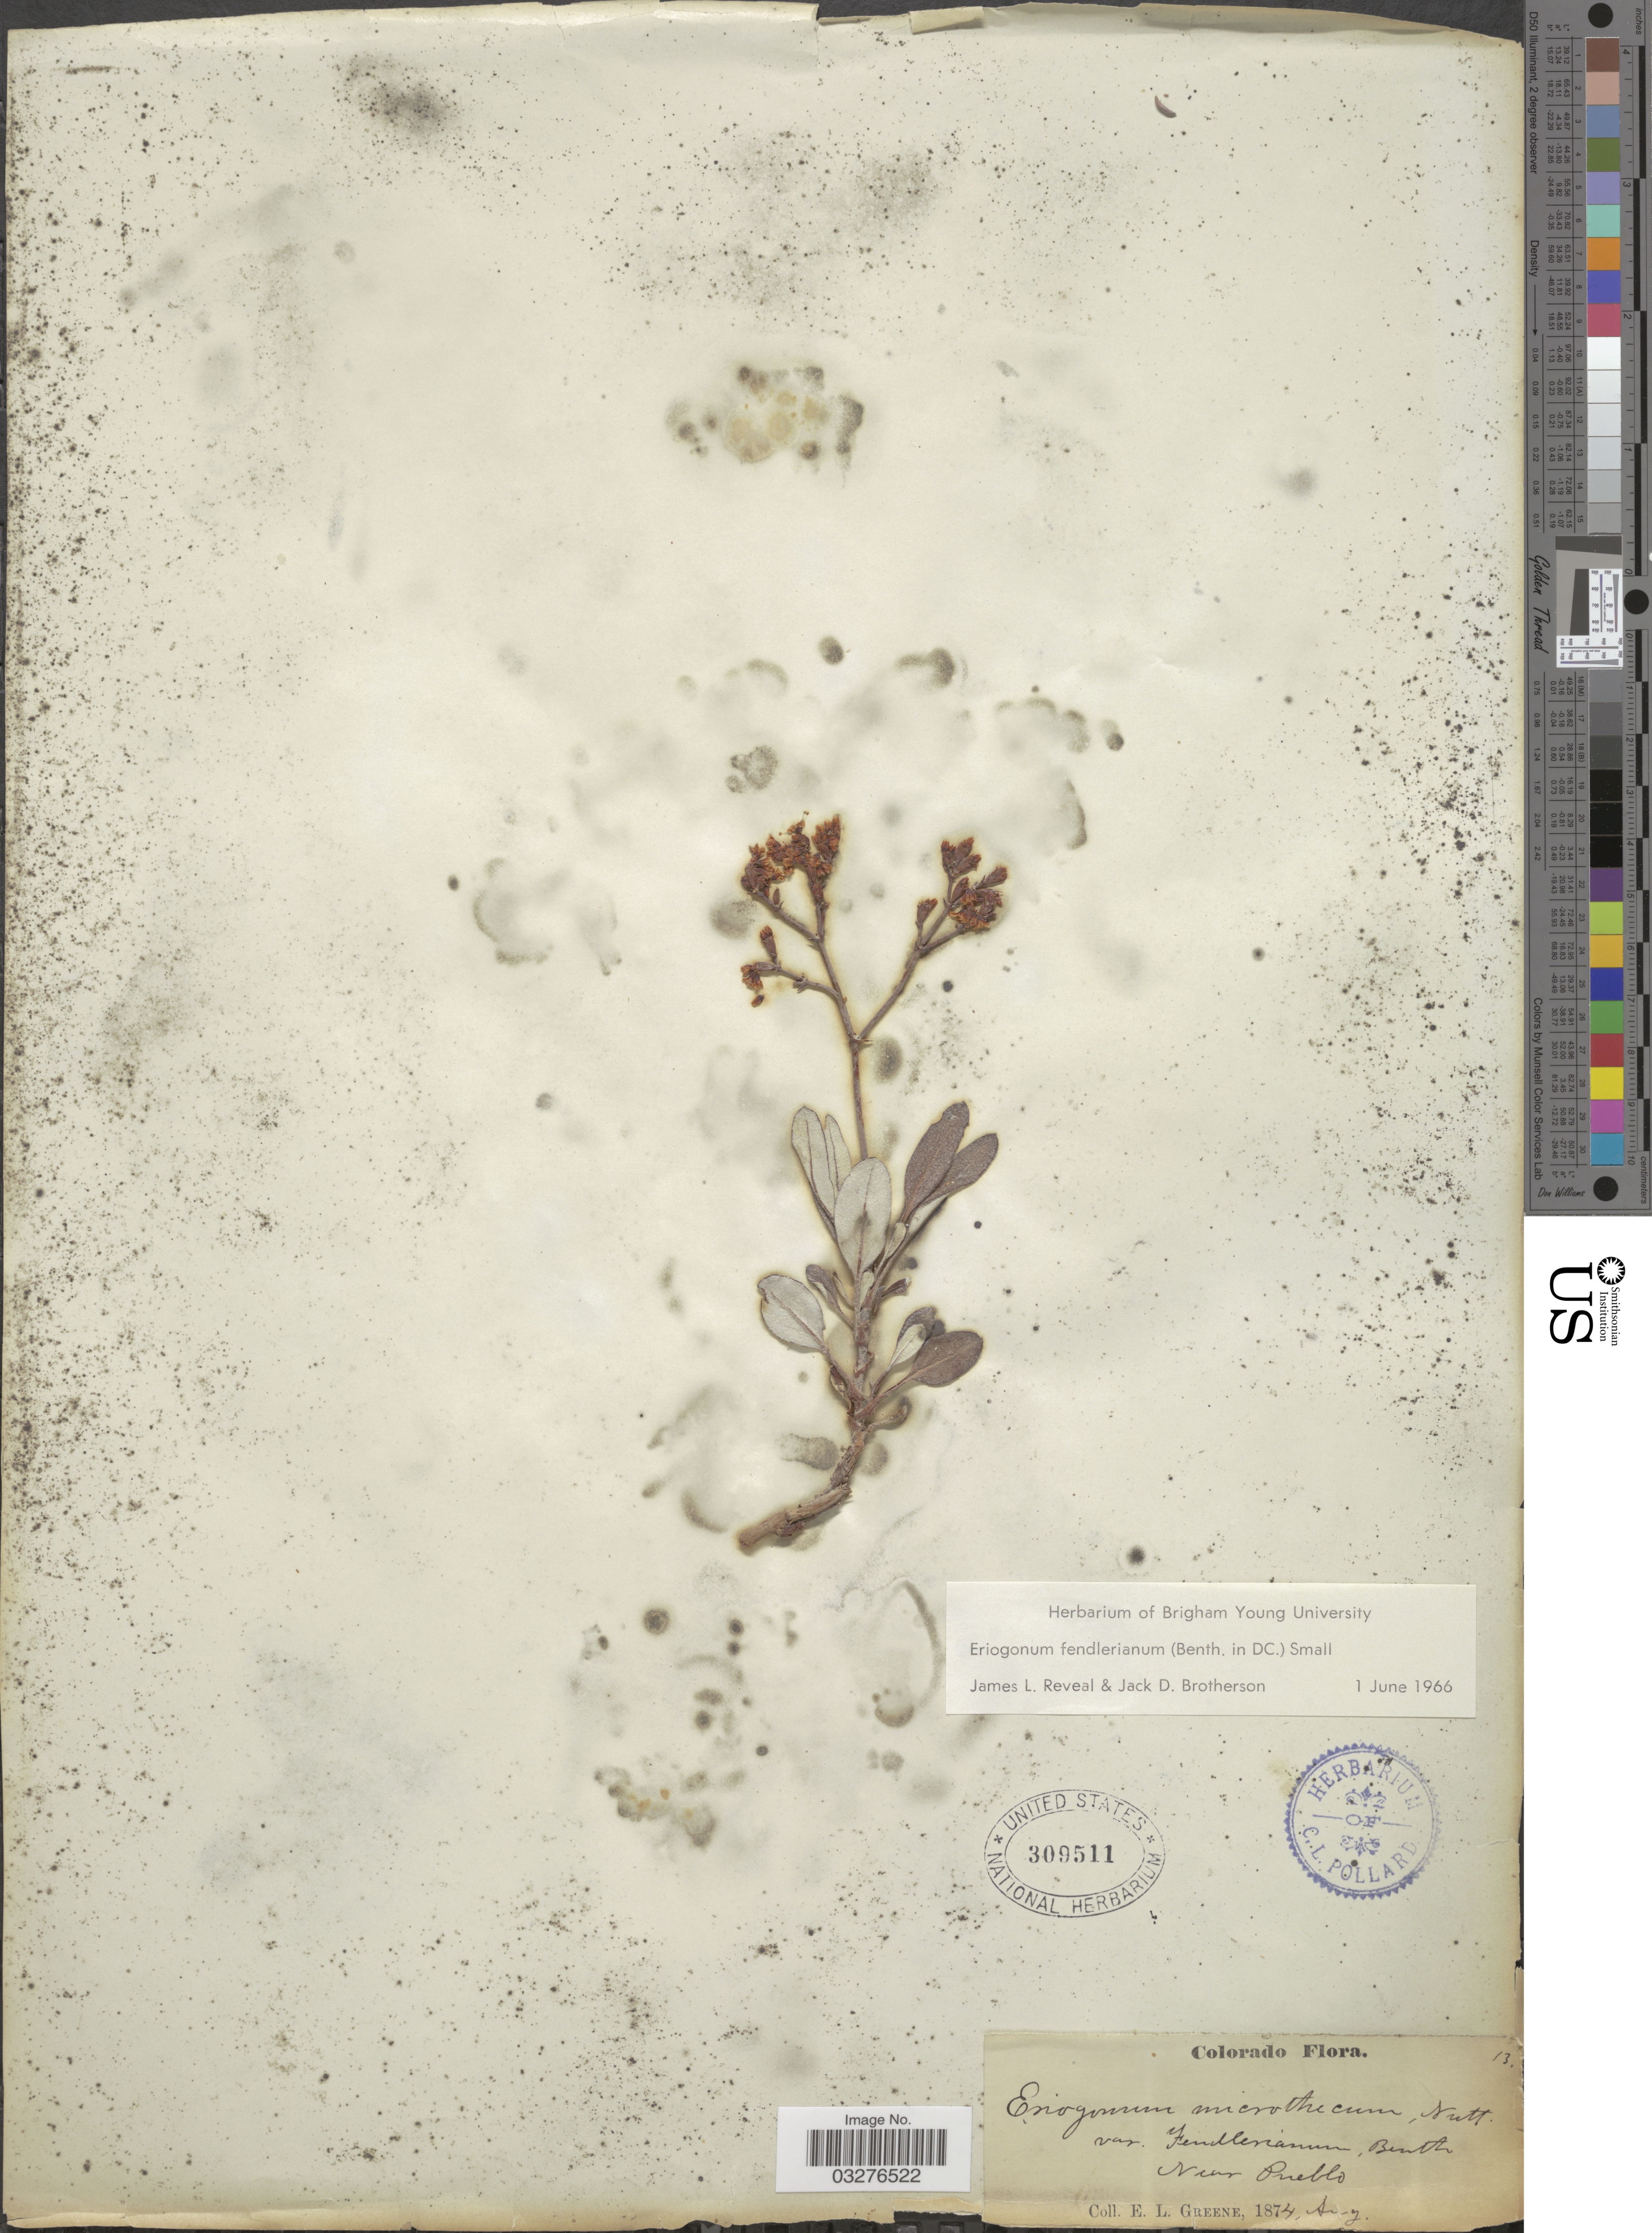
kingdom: Plantae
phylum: Tracheophyta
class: Magnoliopsida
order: Caryophyllales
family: Polygonaceae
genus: Eriogonum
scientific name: Eriogonum fendlerianum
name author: (Benth.) Small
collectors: E. L. Greene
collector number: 13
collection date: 1874-08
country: United States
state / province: Colorado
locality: Near Pueblo.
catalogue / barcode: US 309511